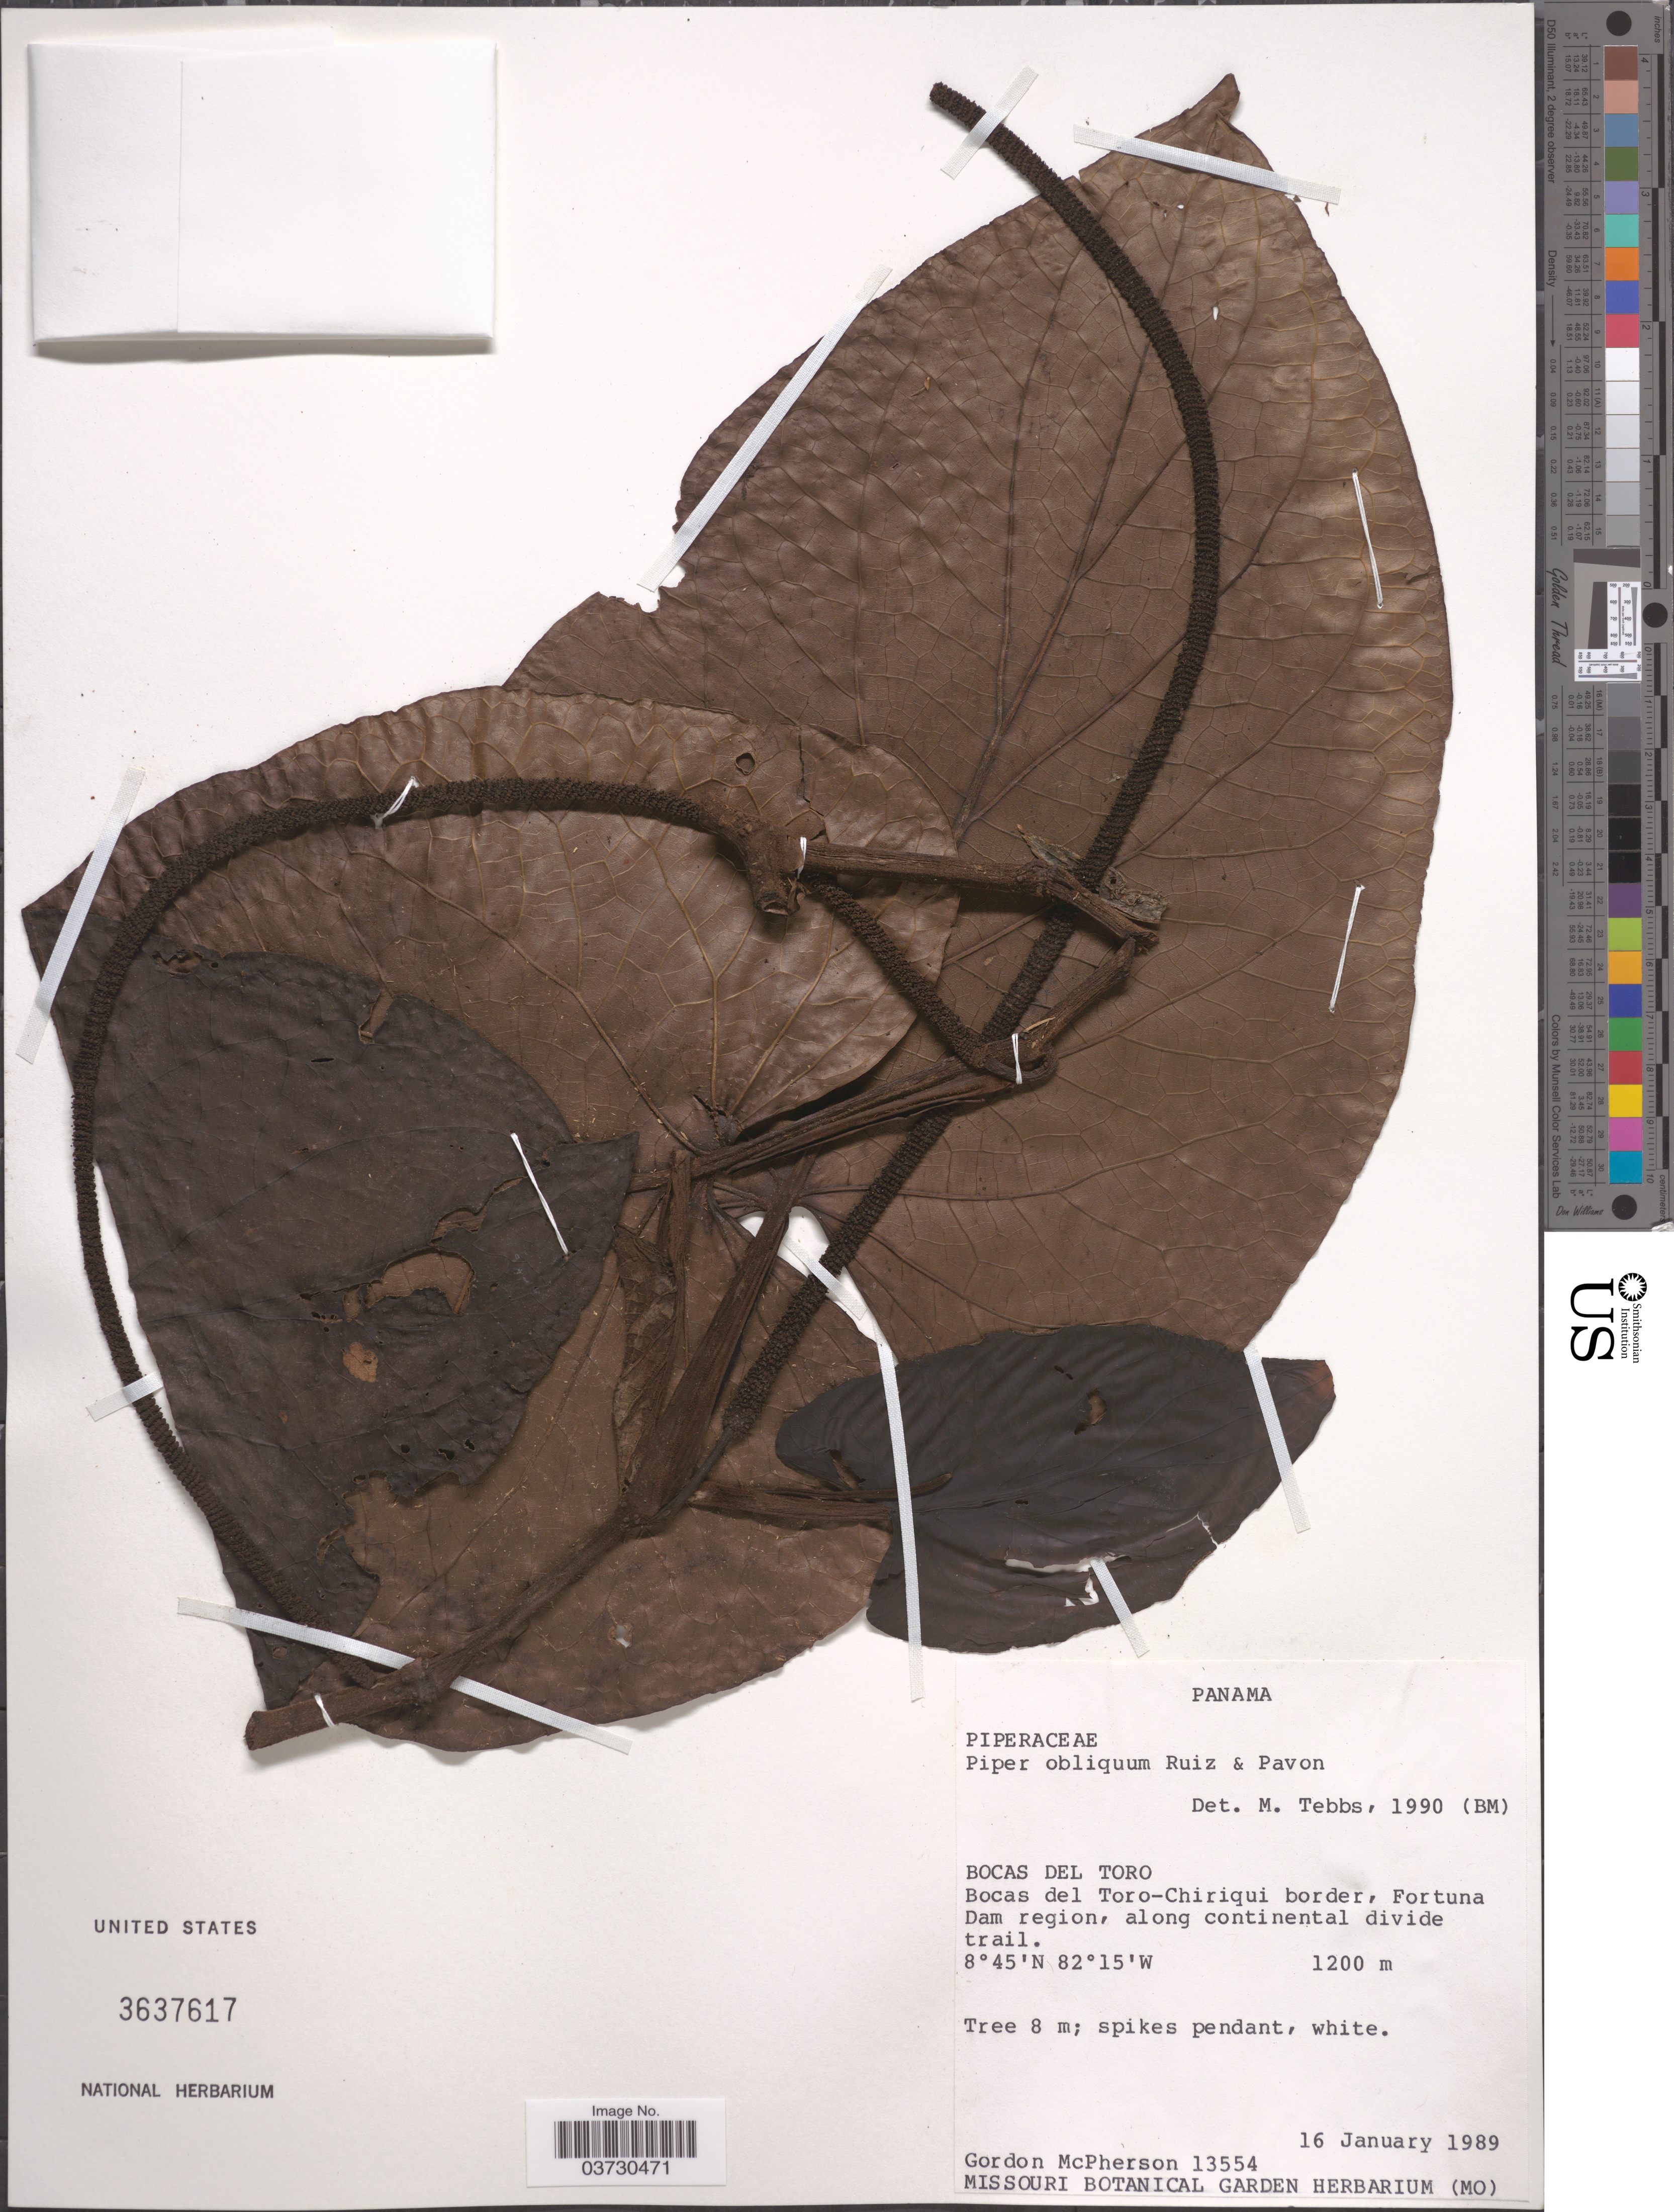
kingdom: Plantae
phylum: Tracheophyta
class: Magnoliopsida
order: Piperales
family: Piperaceae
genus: Piper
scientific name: Piper obliquum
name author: Ruiz & Pav.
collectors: G. McPherson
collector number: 13554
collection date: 1989-01-16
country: Panama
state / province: Bocas del Toro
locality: Bocas del Toro-Chiriqui border, Fortuna Dam region, along continental divide trail.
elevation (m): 1200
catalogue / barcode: US 3637617